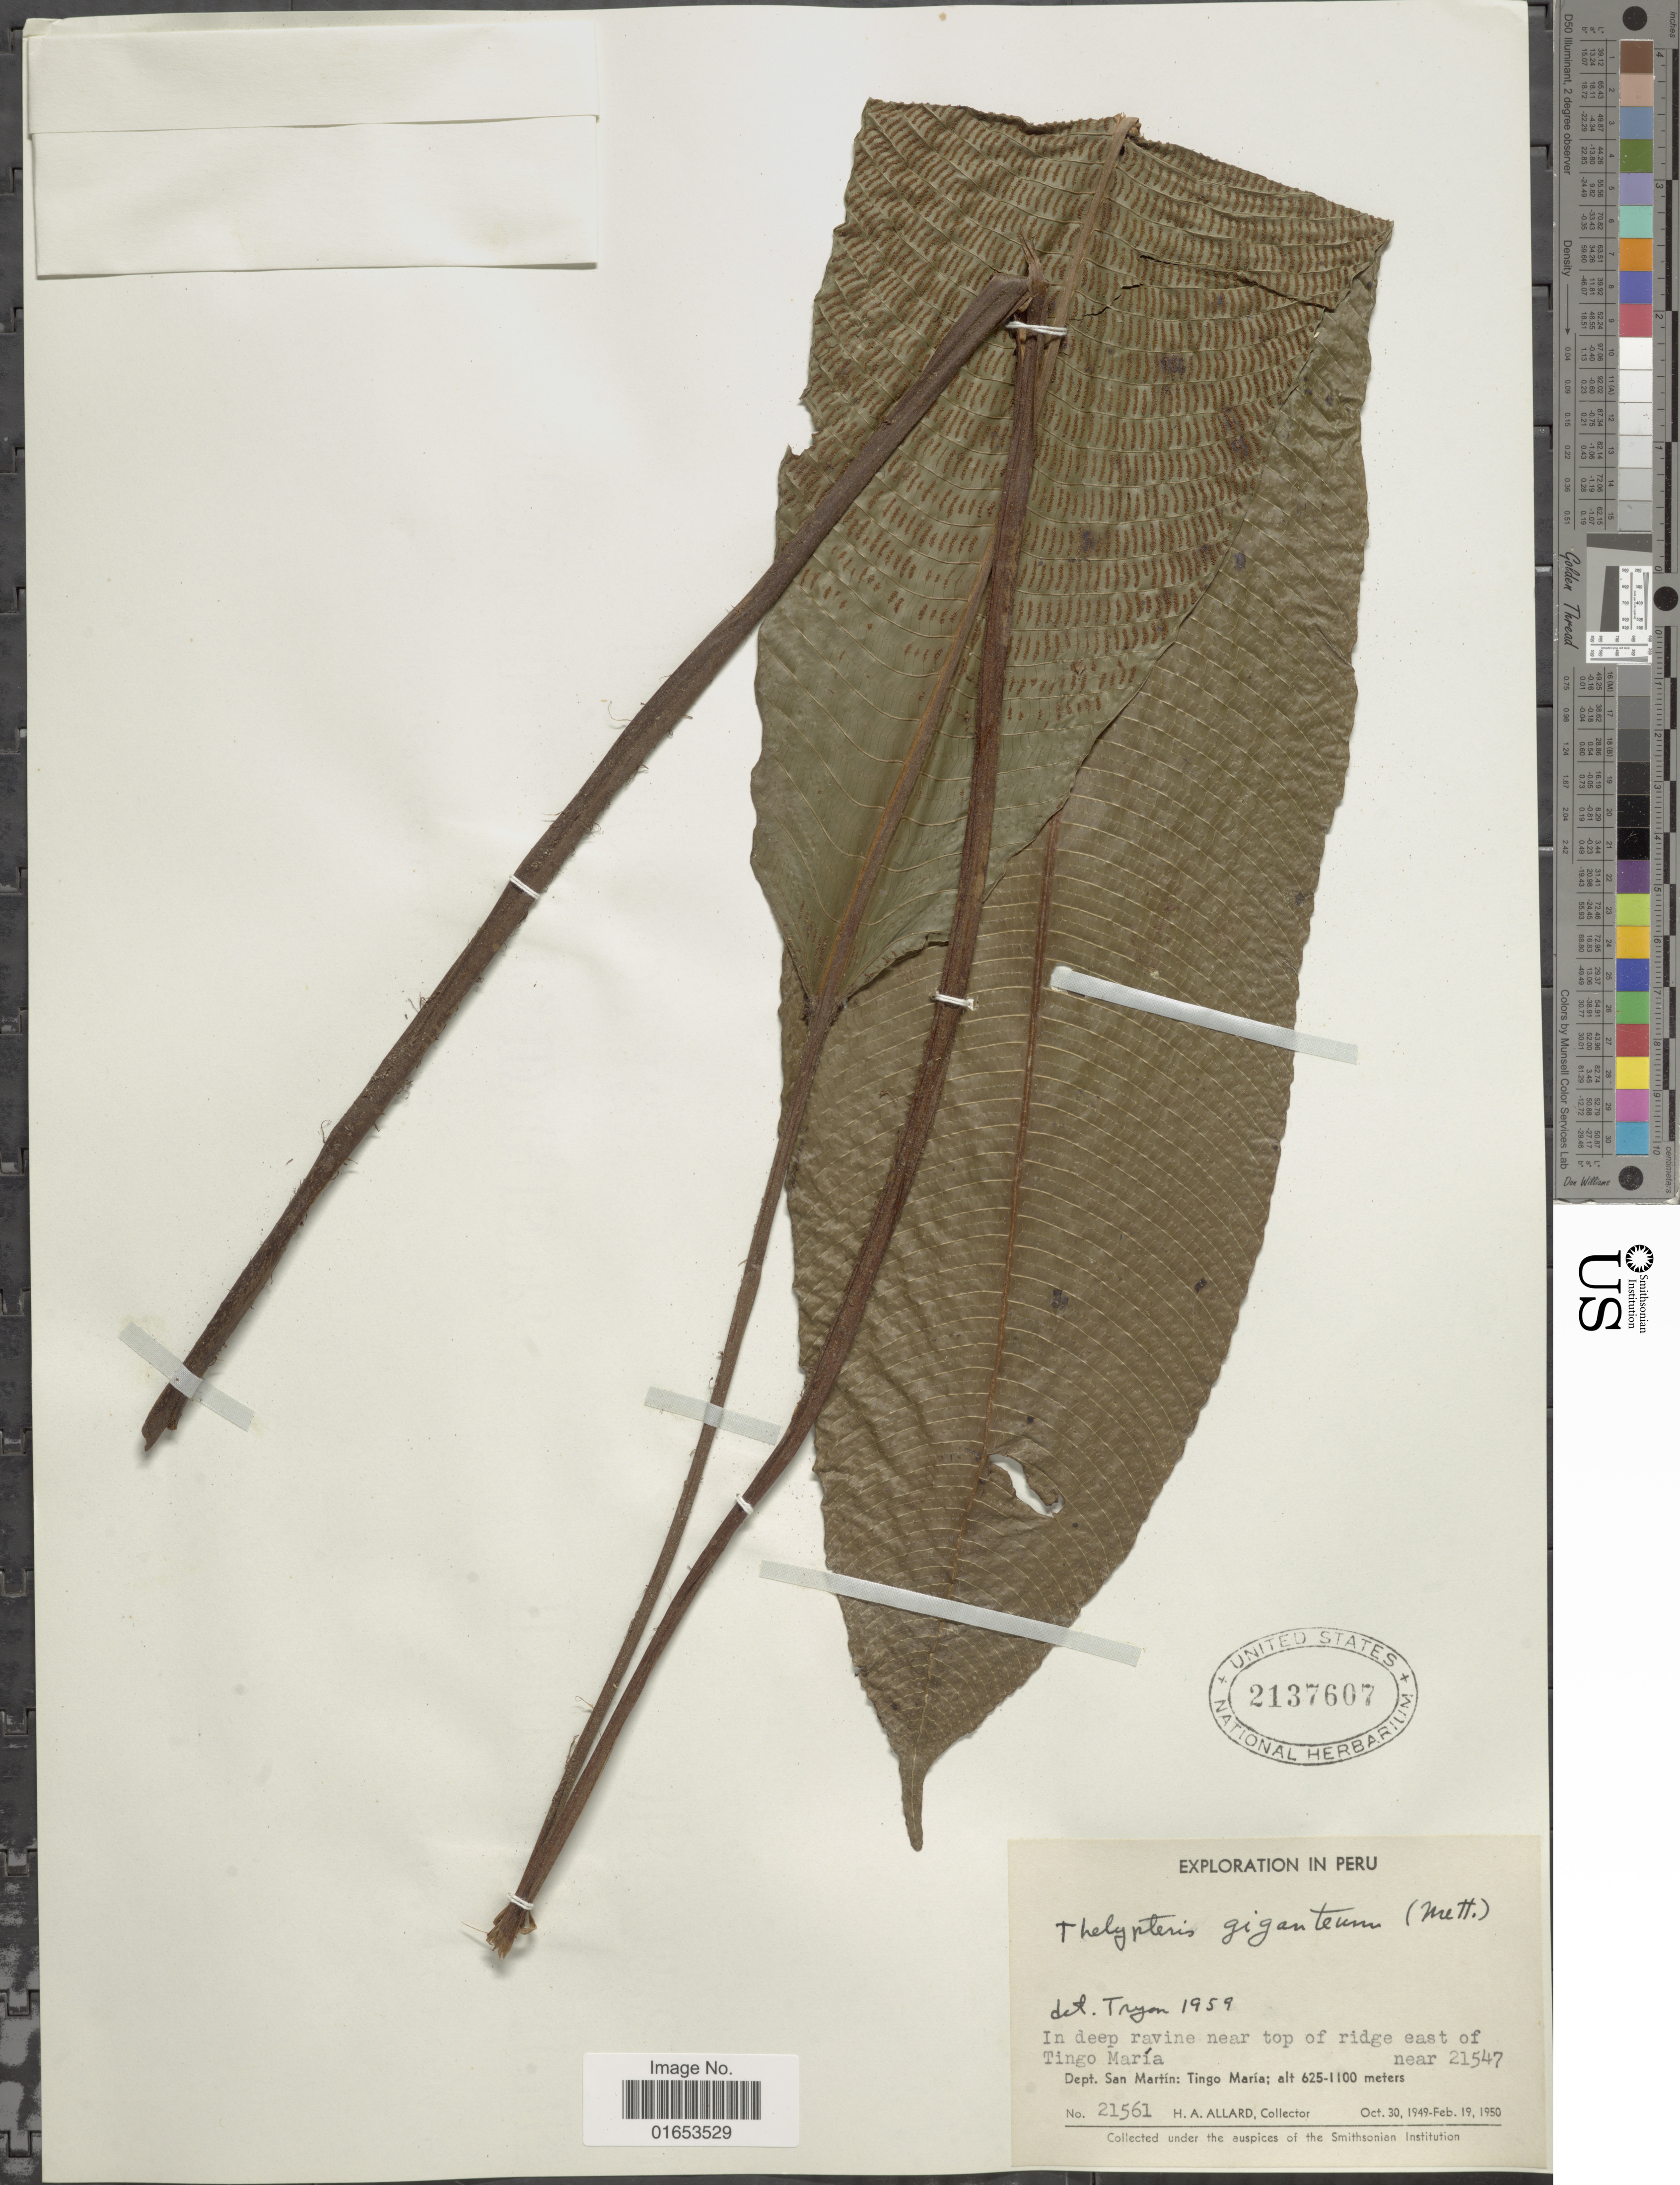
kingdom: Plantae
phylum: Tracheophyta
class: Polypodiopsida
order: Polypodiales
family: Thelypteridaceae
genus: Meniscium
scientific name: Meniscium giganteum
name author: Mett.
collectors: H. A. Allard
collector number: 21561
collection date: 1949-10-30/1950-02-19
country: Peru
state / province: San Martín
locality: Tingo Maria. near top of ridge east of Tingo María. near 21547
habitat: in deep ravine near top of ridge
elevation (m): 625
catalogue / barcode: US 2137607